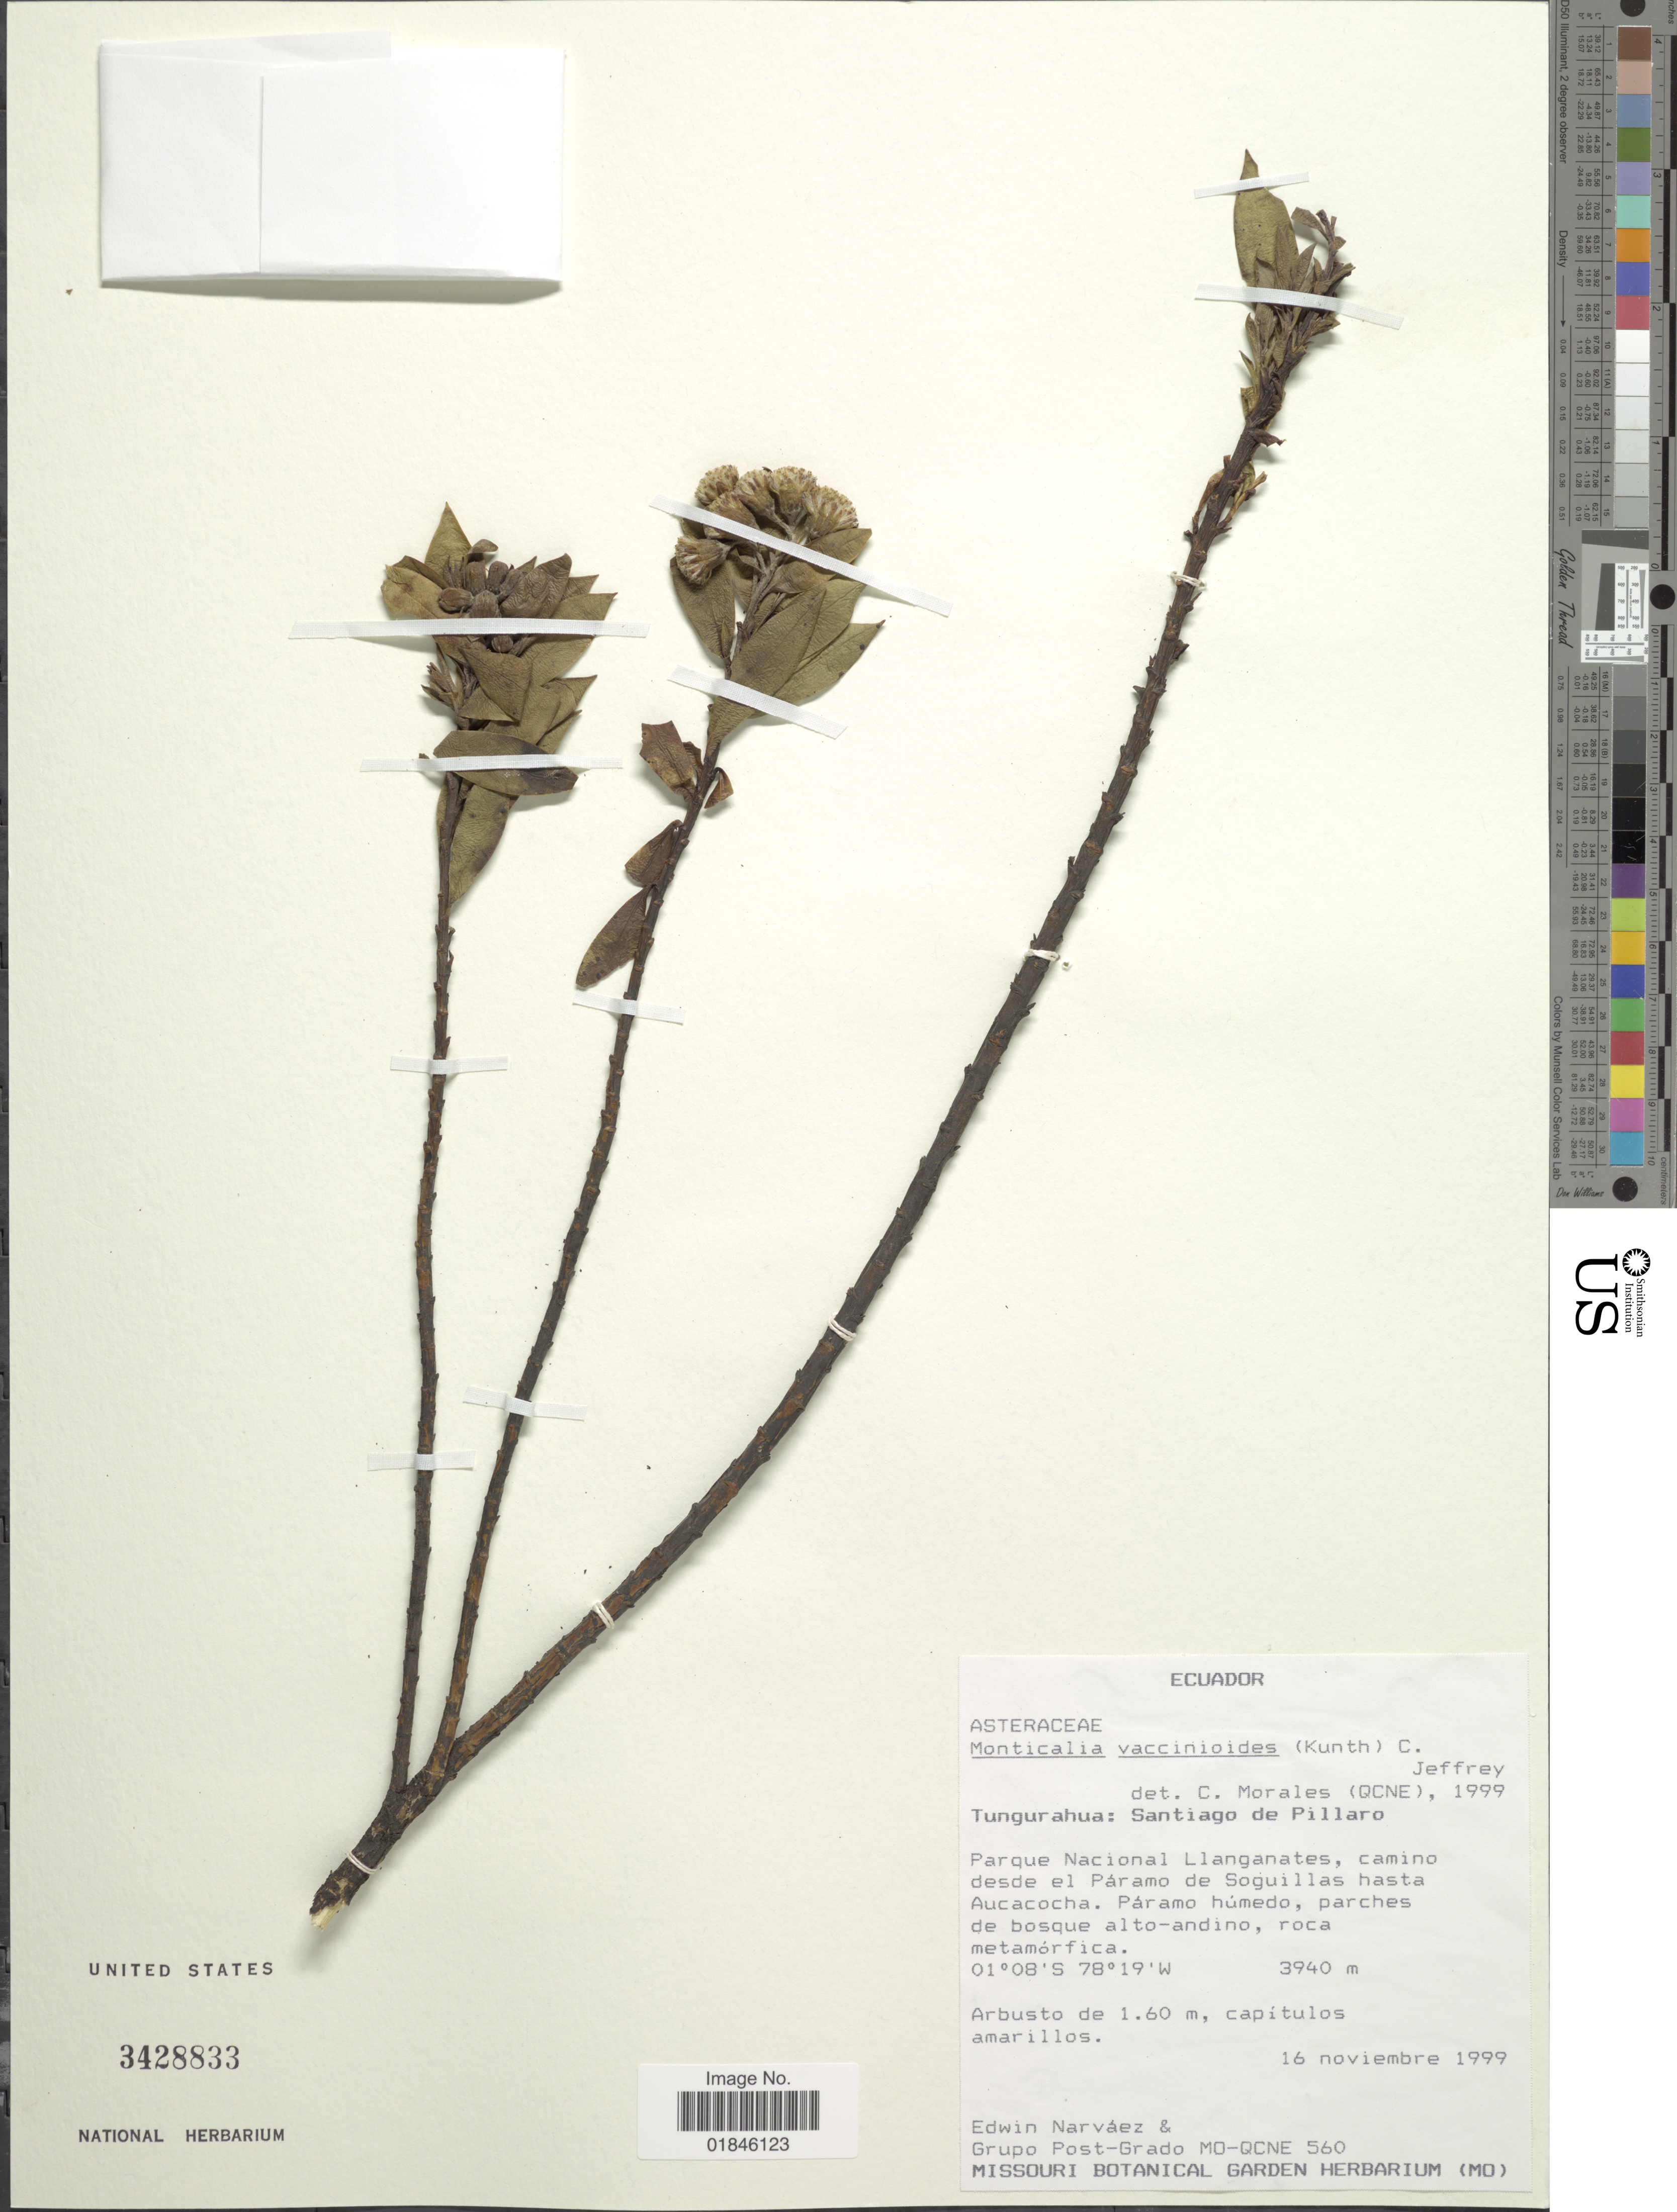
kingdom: Plantae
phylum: Tracheophyta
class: Magnoliopsida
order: Asterales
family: Asteraceae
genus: Pentacalia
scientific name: Pentacalia vaccinioides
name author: (Kunth) Cuatrec.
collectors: E. Narváez & Grupo Post-Grado MO-QCNE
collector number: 560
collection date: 1999-11-16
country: Ecuador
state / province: Tungurahua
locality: Tungurahua: Santiago de Pillaro. Parque Nacional Llanganates, camino desde el Páramo de Soguillas hasta Aucacocha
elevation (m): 3940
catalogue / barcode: US 3428833